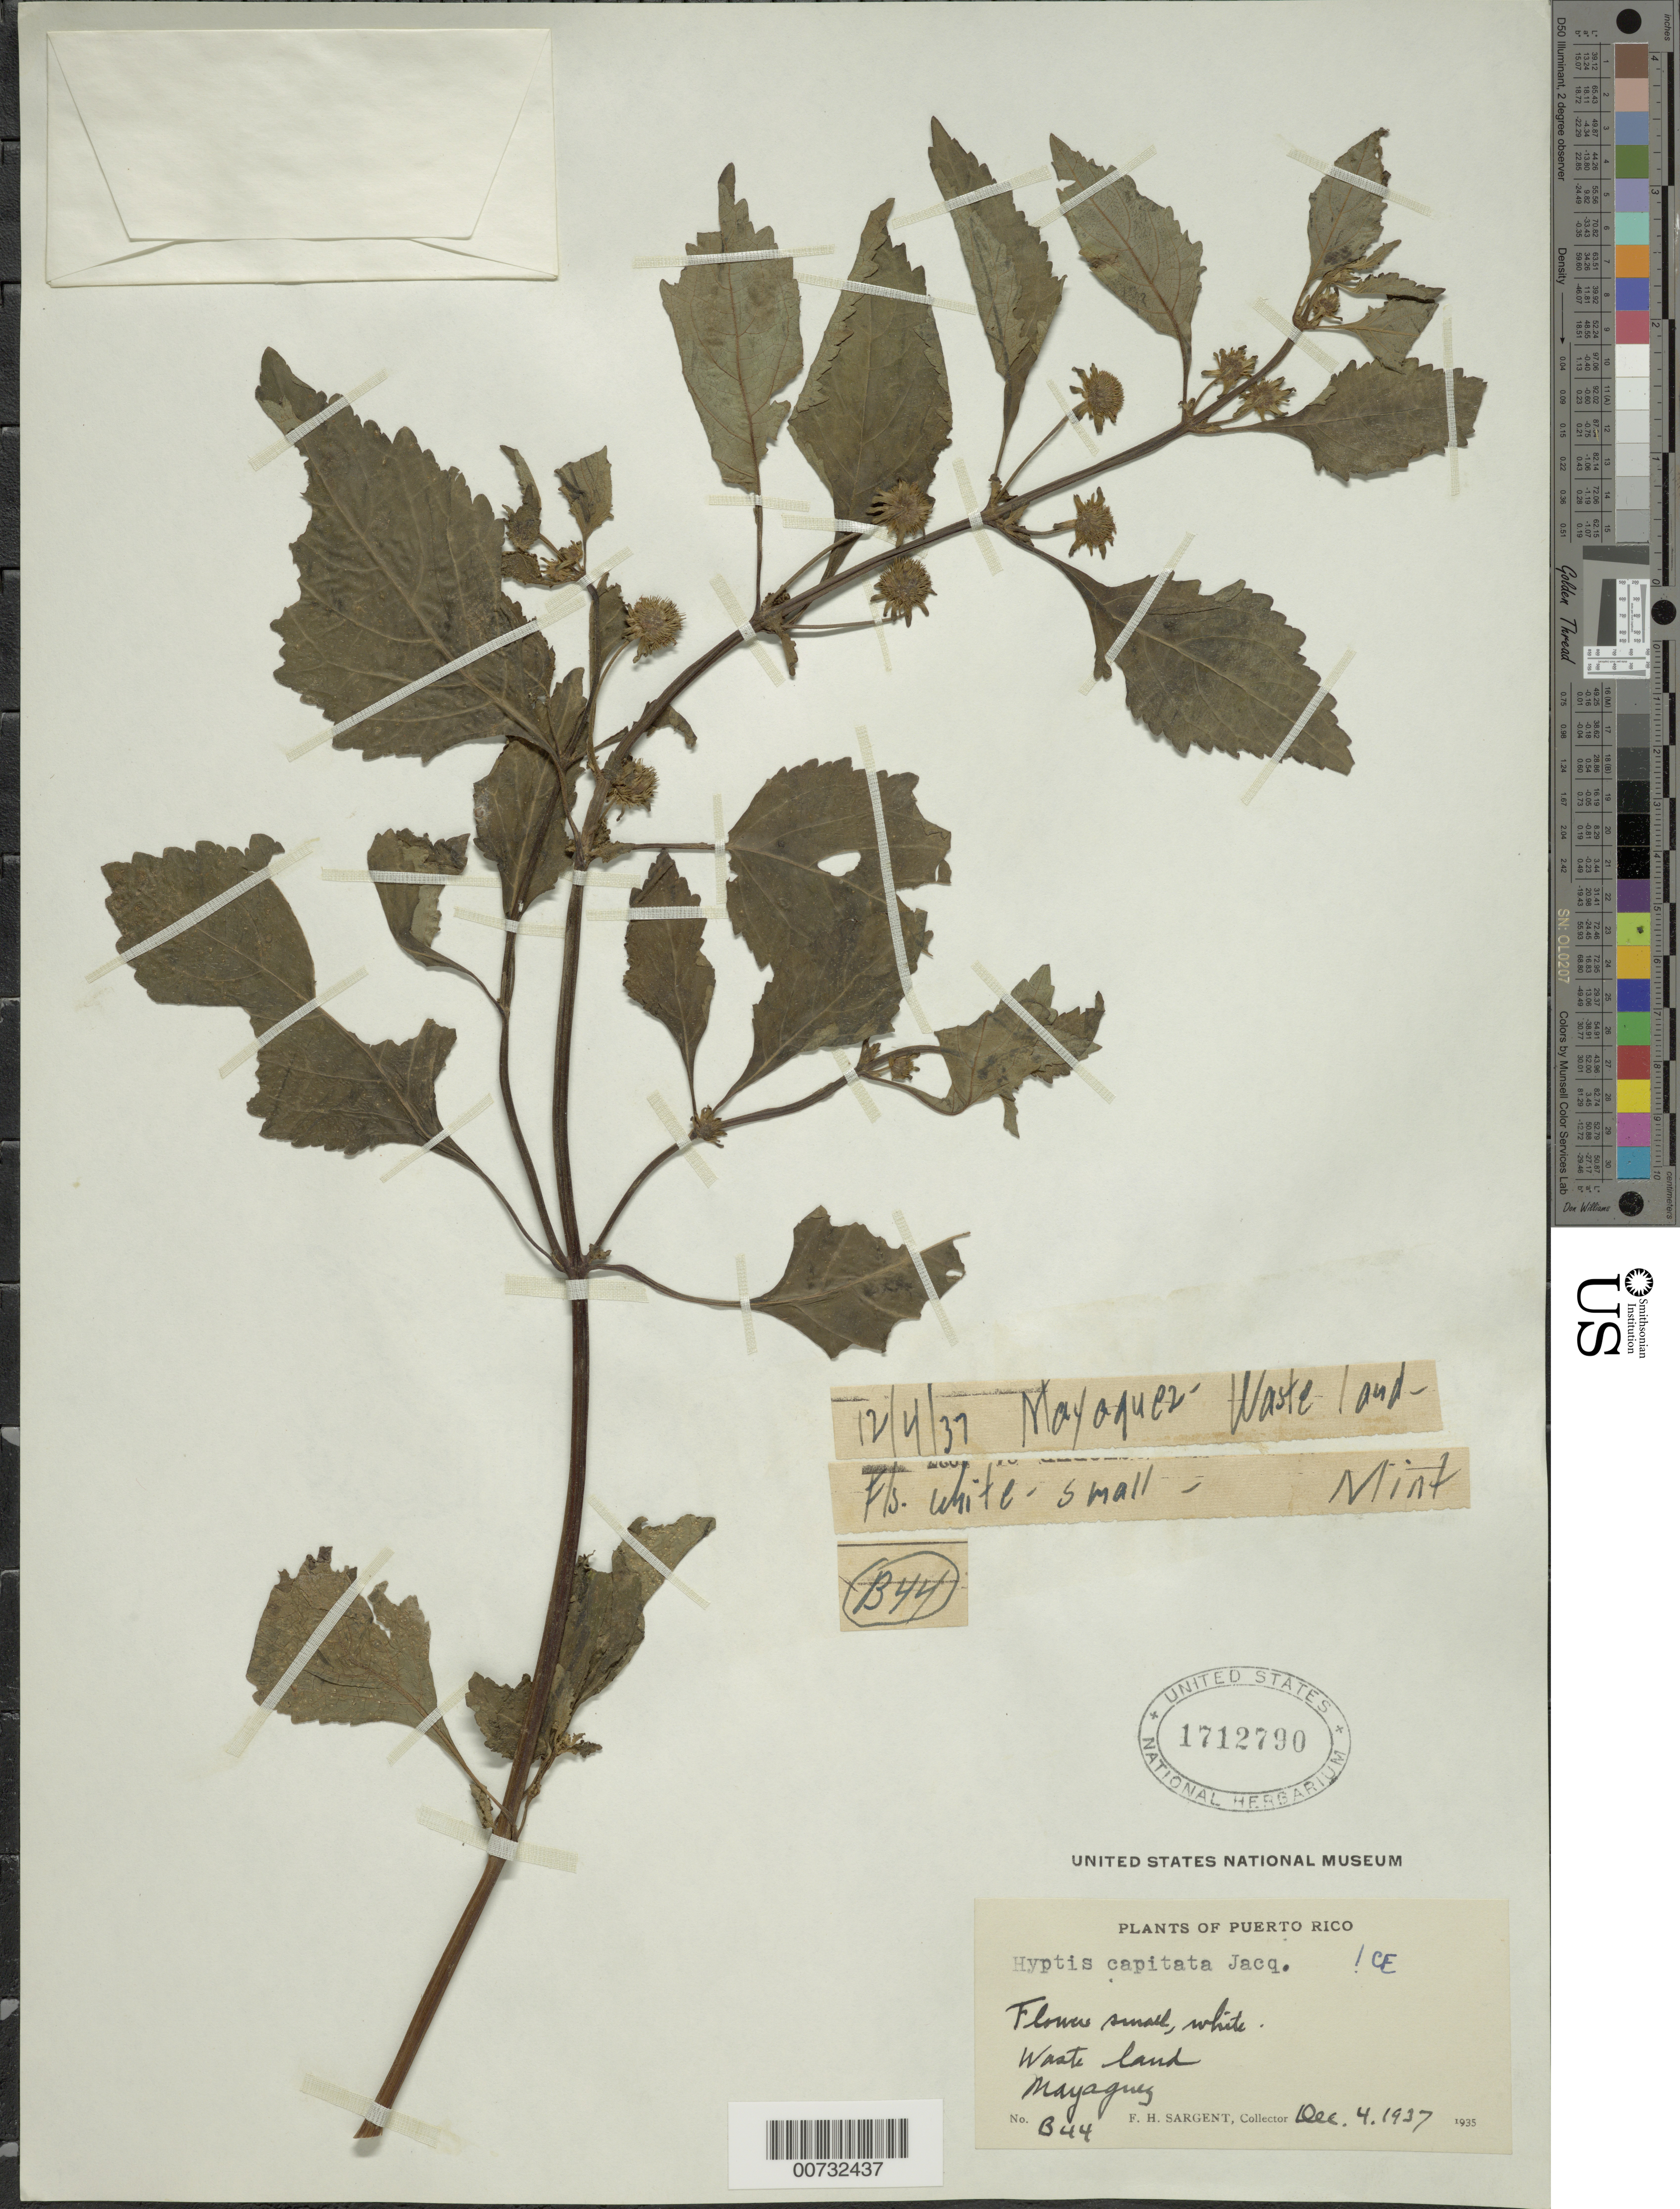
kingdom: Plantae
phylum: Tracheophyta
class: Magnoliopsida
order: Lamiales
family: Lamiaceae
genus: Hyptis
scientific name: Hyptis capitata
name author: Jacq.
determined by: Epling, C. C.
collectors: F. H. Sargent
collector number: B44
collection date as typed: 04 Dec 1937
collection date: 1937-12-04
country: Puerto Rico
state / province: Mayagüez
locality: Mayaguez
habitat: Waste land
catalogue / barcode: US 1712790